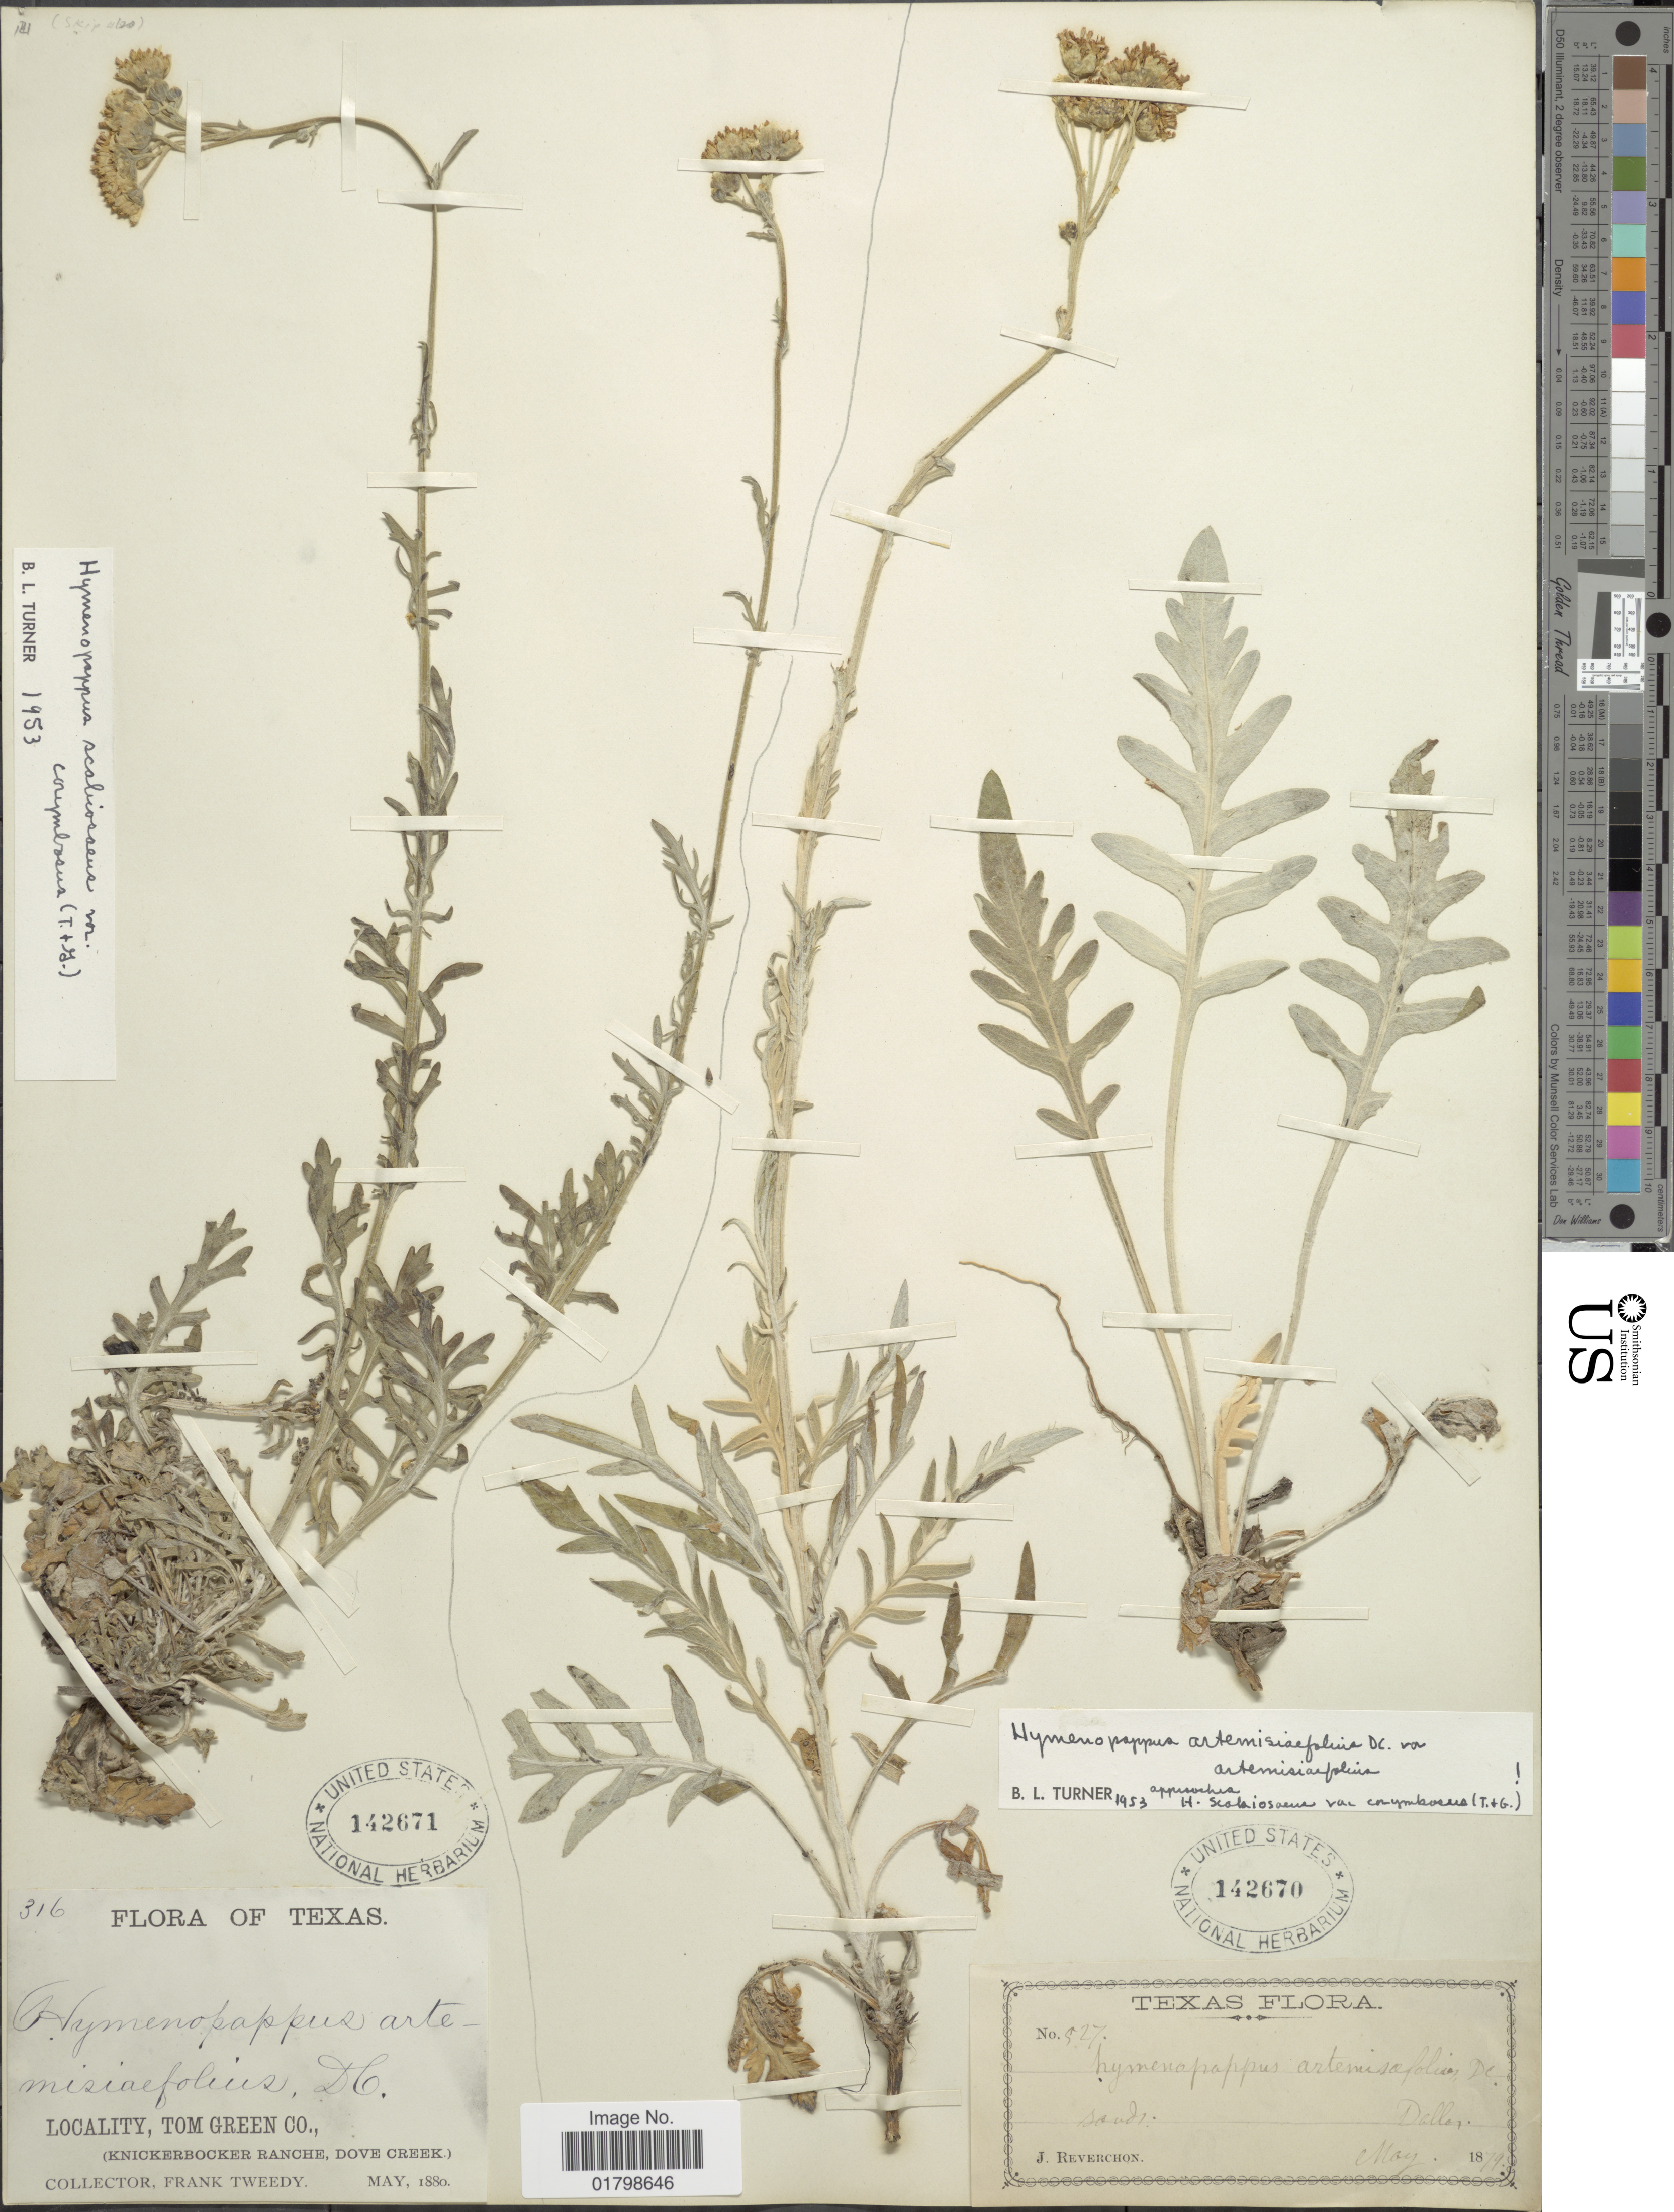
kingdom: Plantae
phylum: Tracheophyta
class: Magnoliopsida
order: Asterales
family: Asteraceae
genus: Hymenopappus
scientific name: Hymenopappus artemisiifolius var. artemisiifolius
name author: DC.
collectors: F. Tweedy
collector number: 316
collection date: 1880-05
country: United States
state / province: Texas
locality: Tom Green Co. (Knickerbocker Ranche, Dove Creek)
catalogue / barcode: US 142671